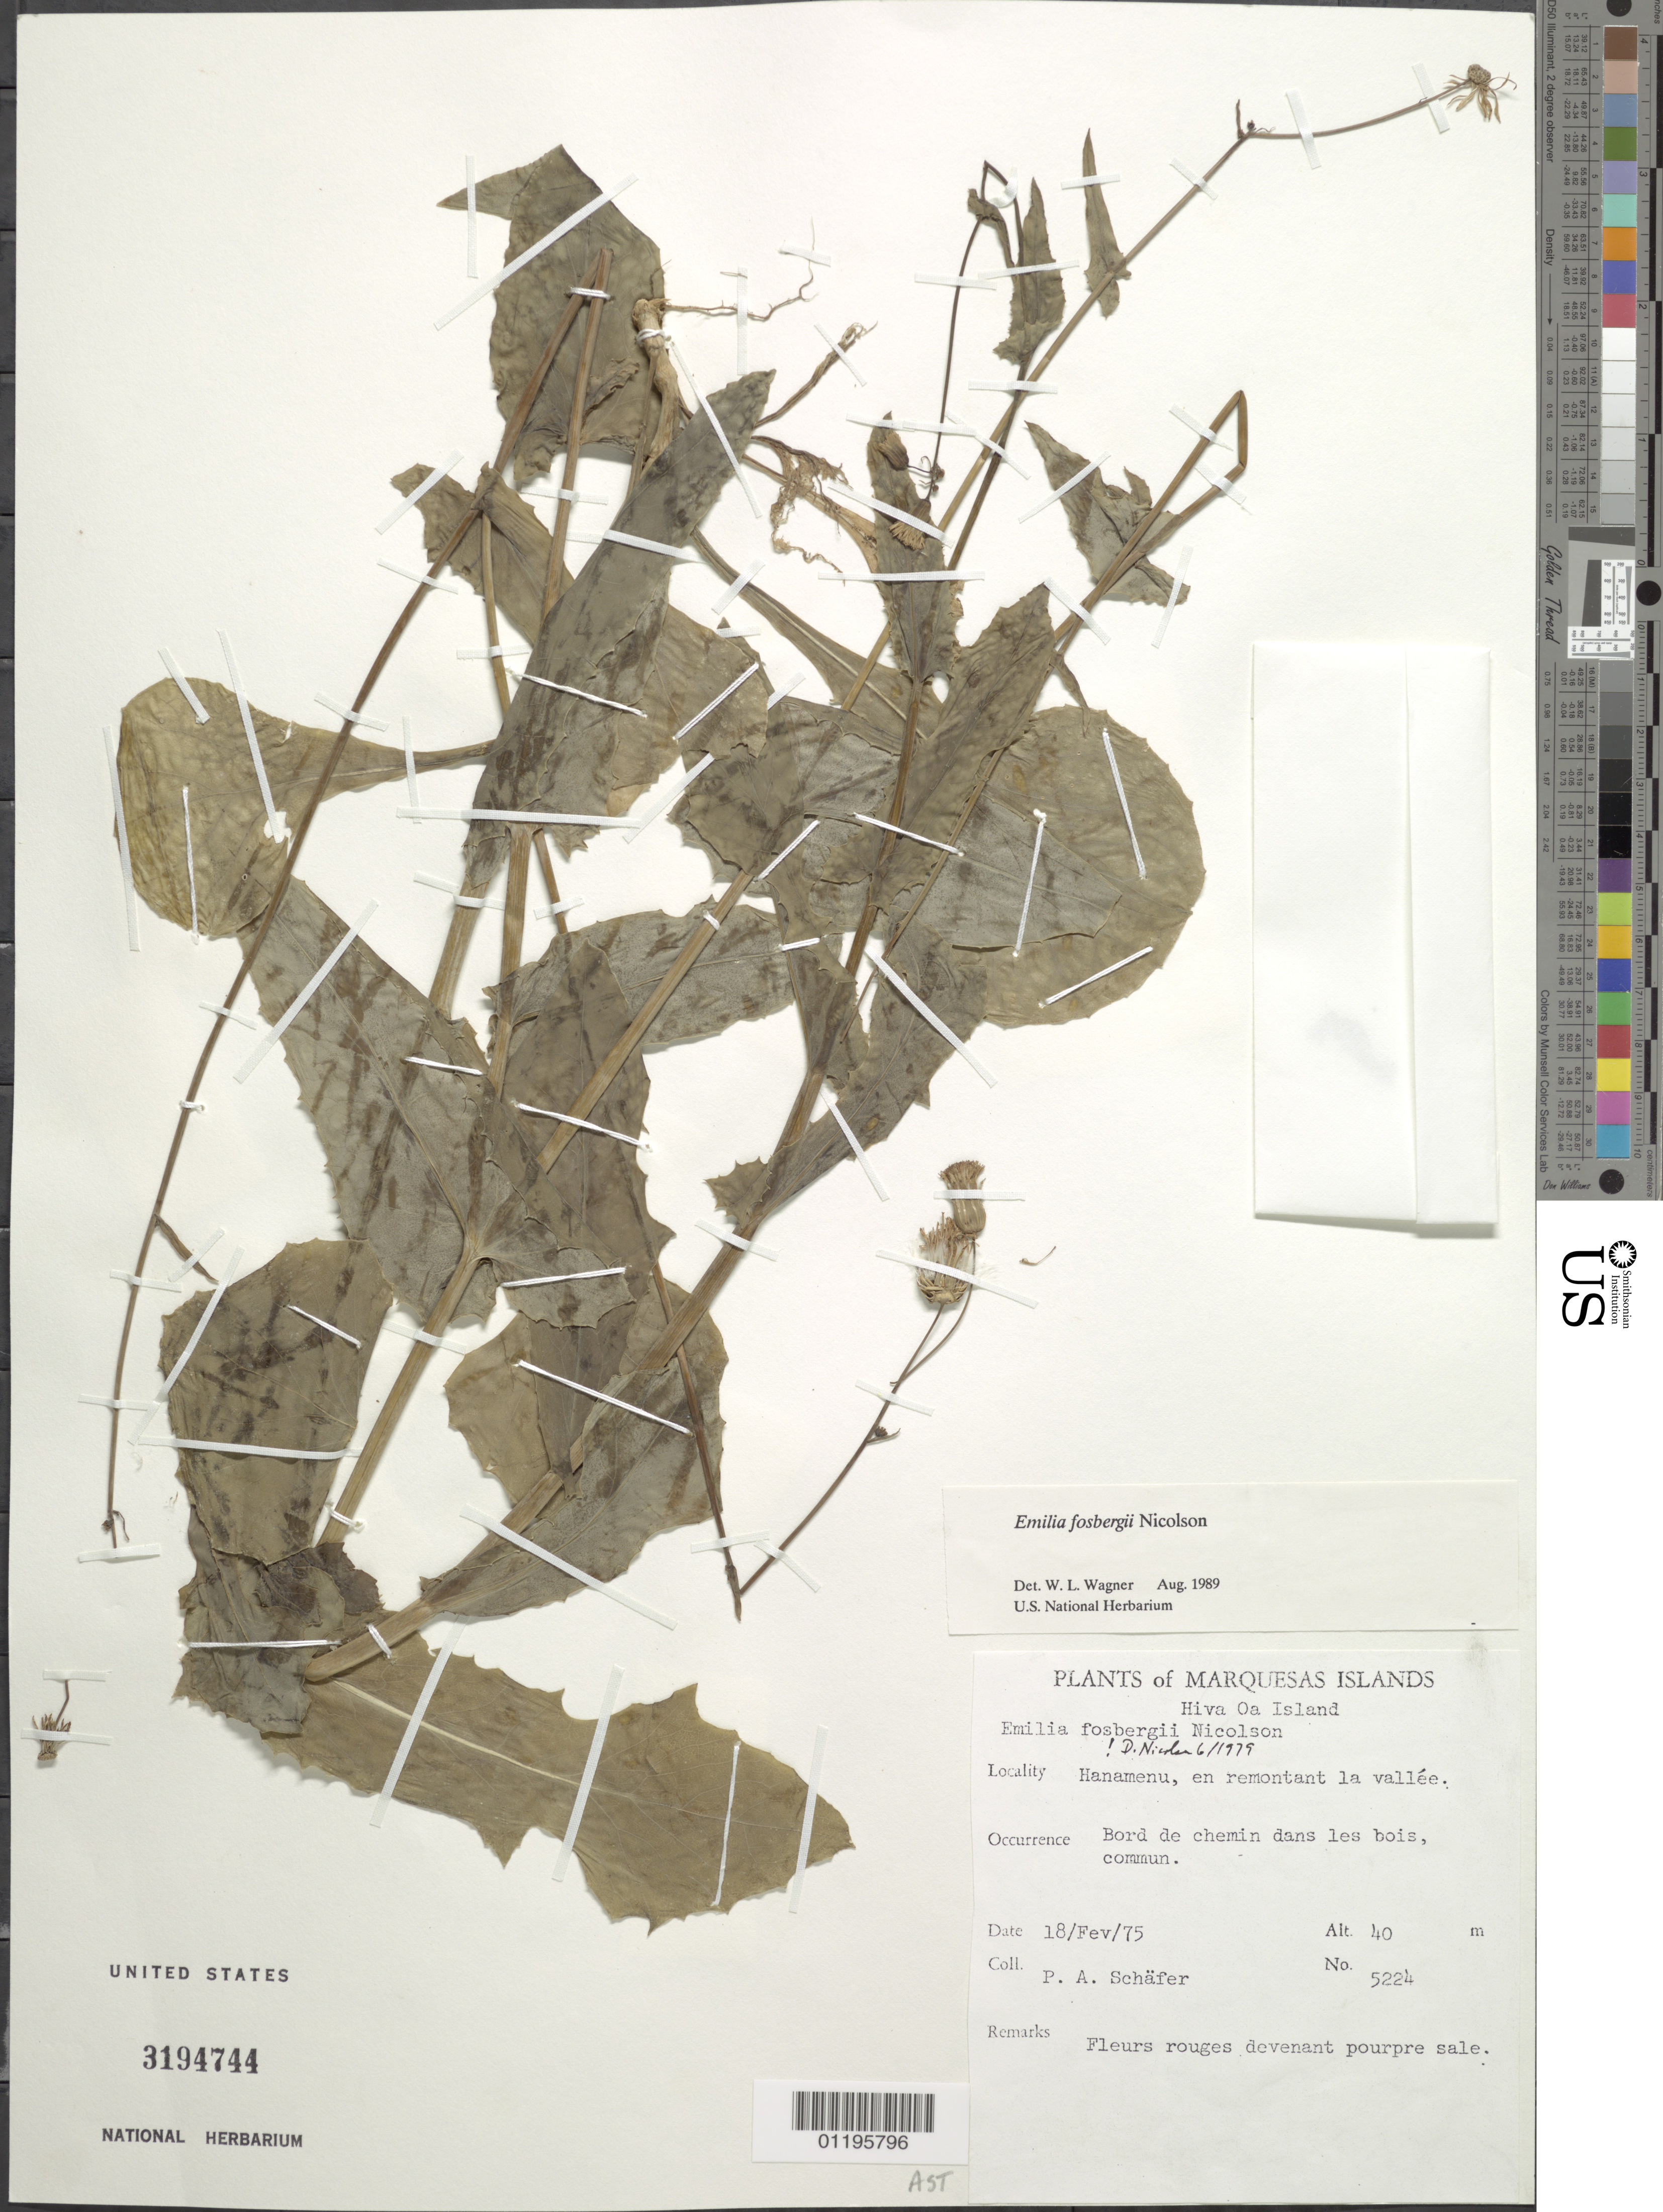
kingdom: Plantae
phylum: Tracheophyta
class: Magnoliopsida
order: Asterales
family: Asteraceae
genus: Emilia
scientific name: Emilia fosbergii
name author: Nicolson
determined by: Wagner, W. L., (BOT), Smithsonian Institution - National Museum of Natural History (UNITED STATES)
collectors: P. A. Schäfer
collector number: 5224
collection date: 1975-02-18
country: French Polynesia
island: Hiva Oa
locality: Hanamenu, en remontant la vallée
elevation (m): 40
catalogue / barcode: US 3194744